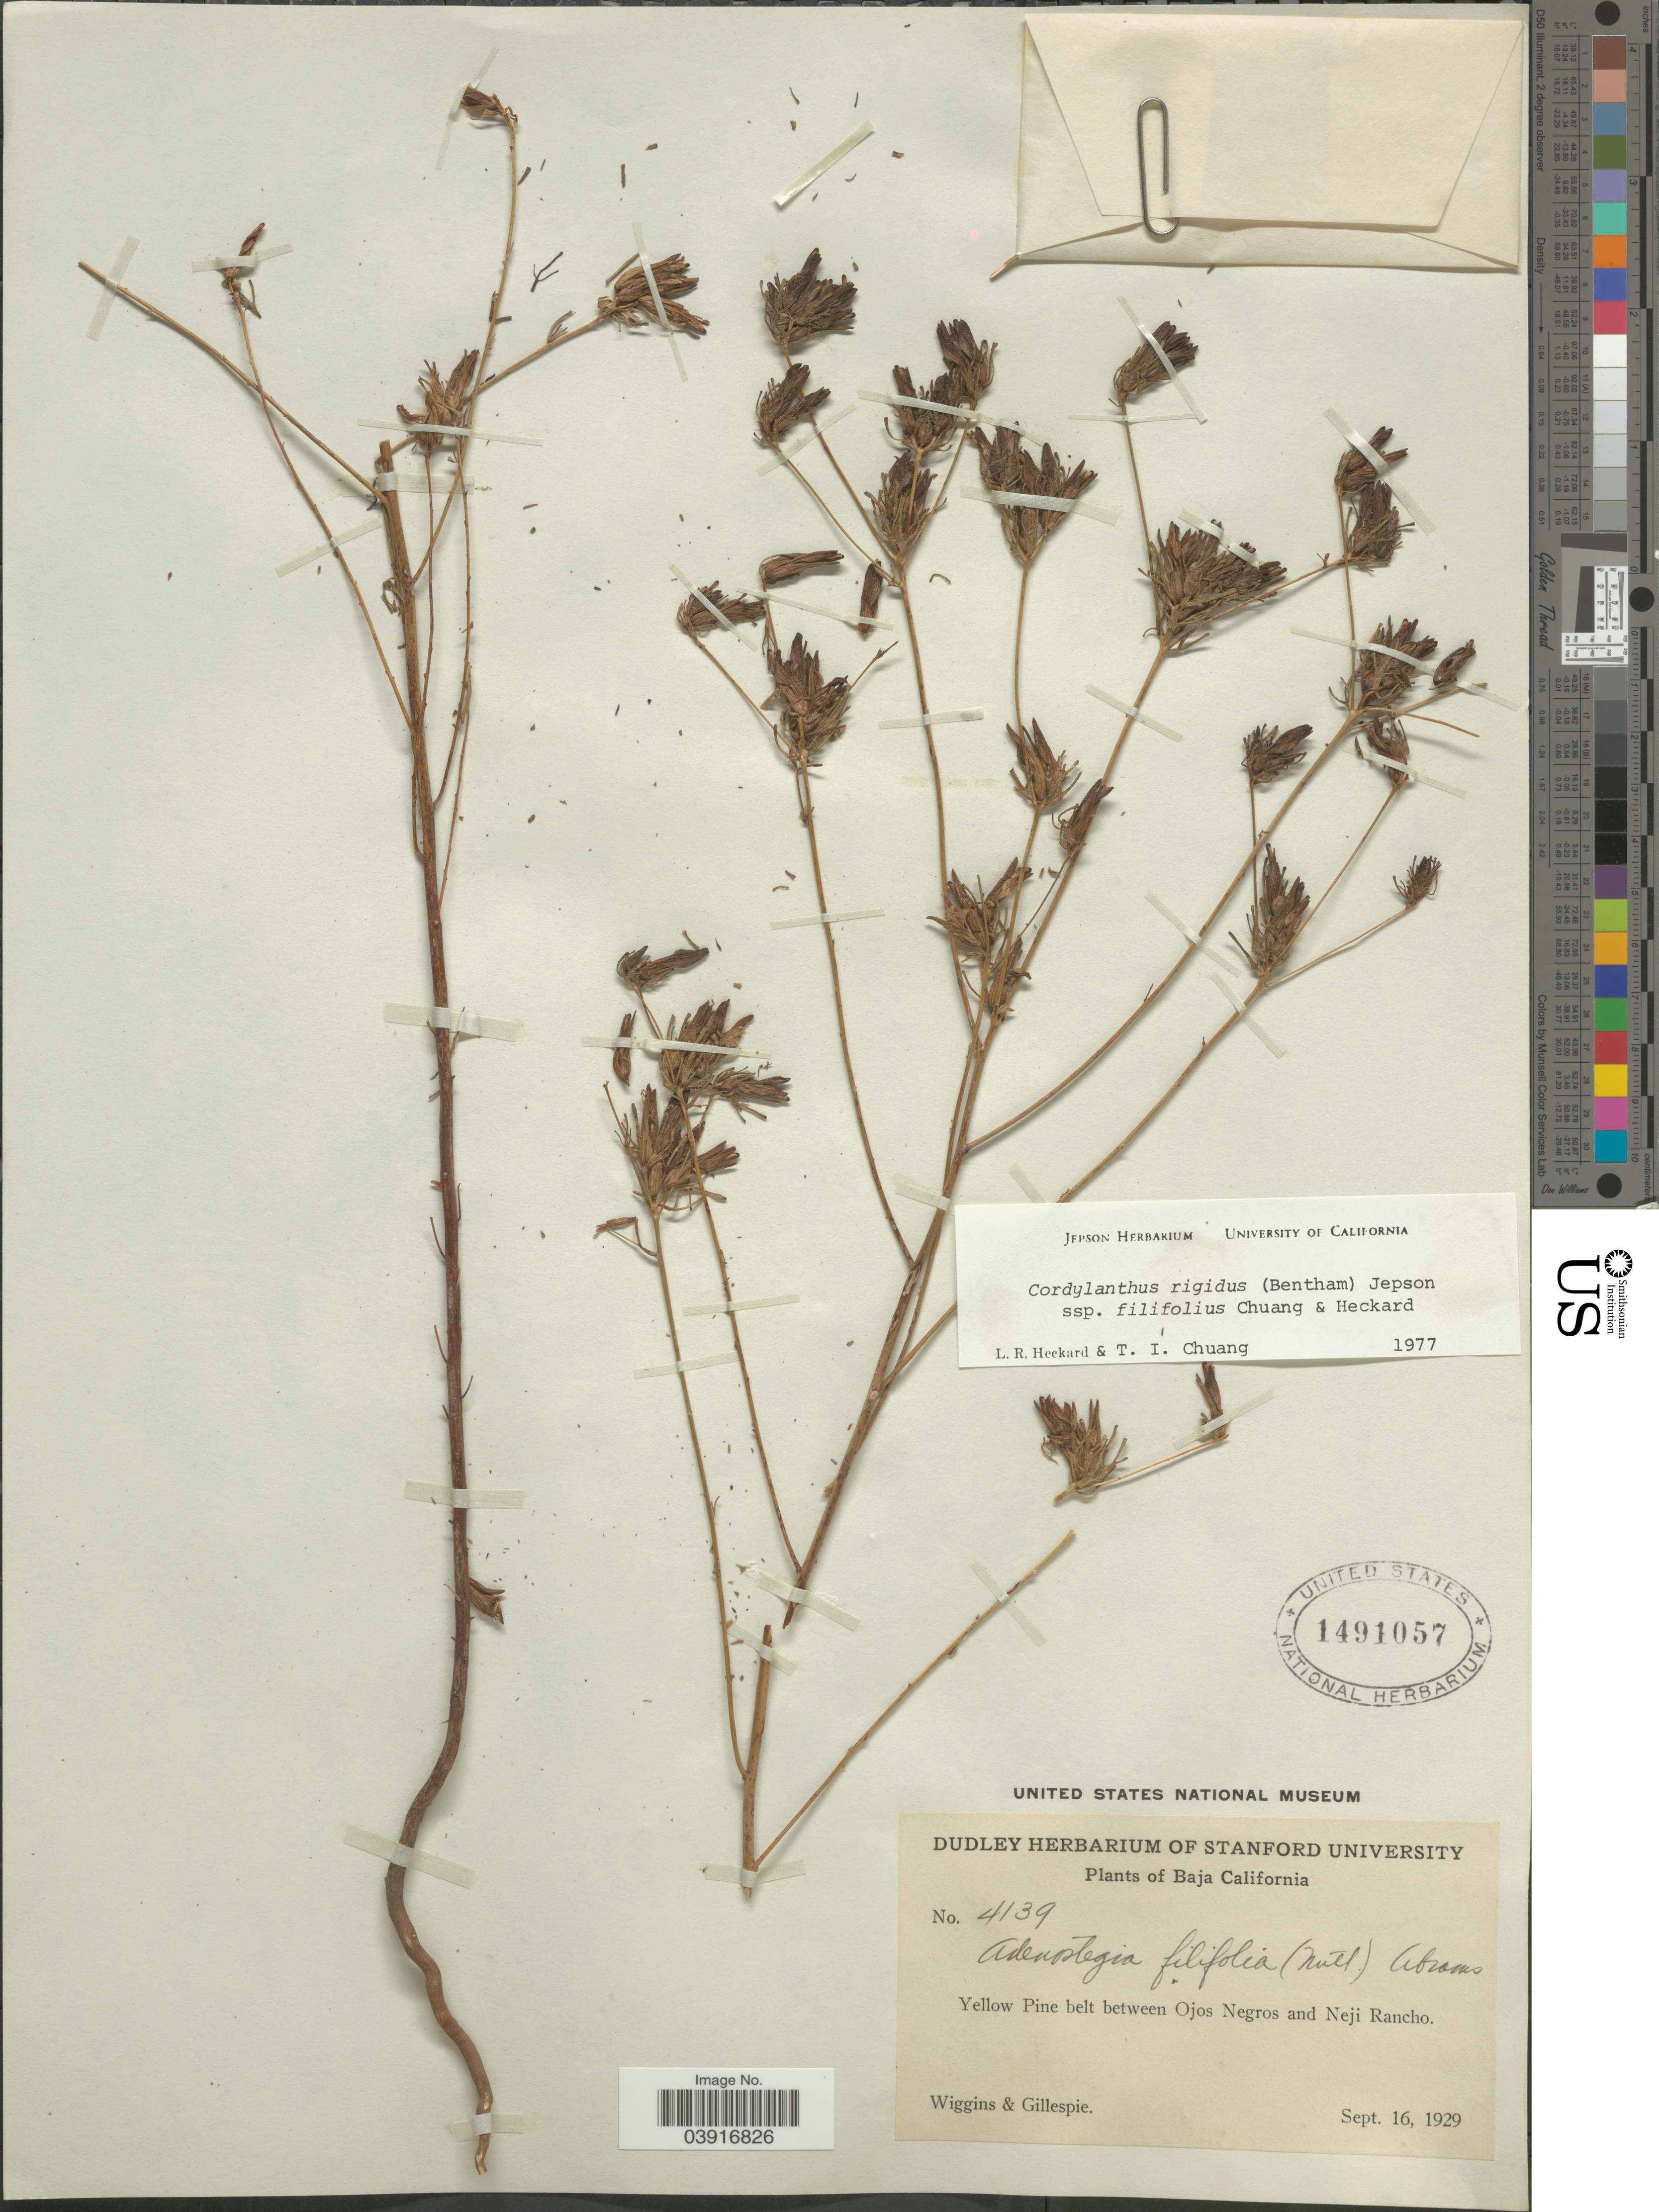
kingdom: Plantae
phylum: Tracheophyta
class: Magnoliopsida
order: Lamiales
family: Orobanchaceae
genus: Cordylanthus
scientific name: Cordylanthus rigidus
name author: (Benth.) Jeps.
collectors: -- Wiggins & -- Gillespie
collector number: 4139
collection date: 1929-09-16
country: Mexico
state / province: Baja California Norte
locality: Yellow Pine belt between Ojos Negros and Neji Rancho.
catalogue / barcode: US 1491057